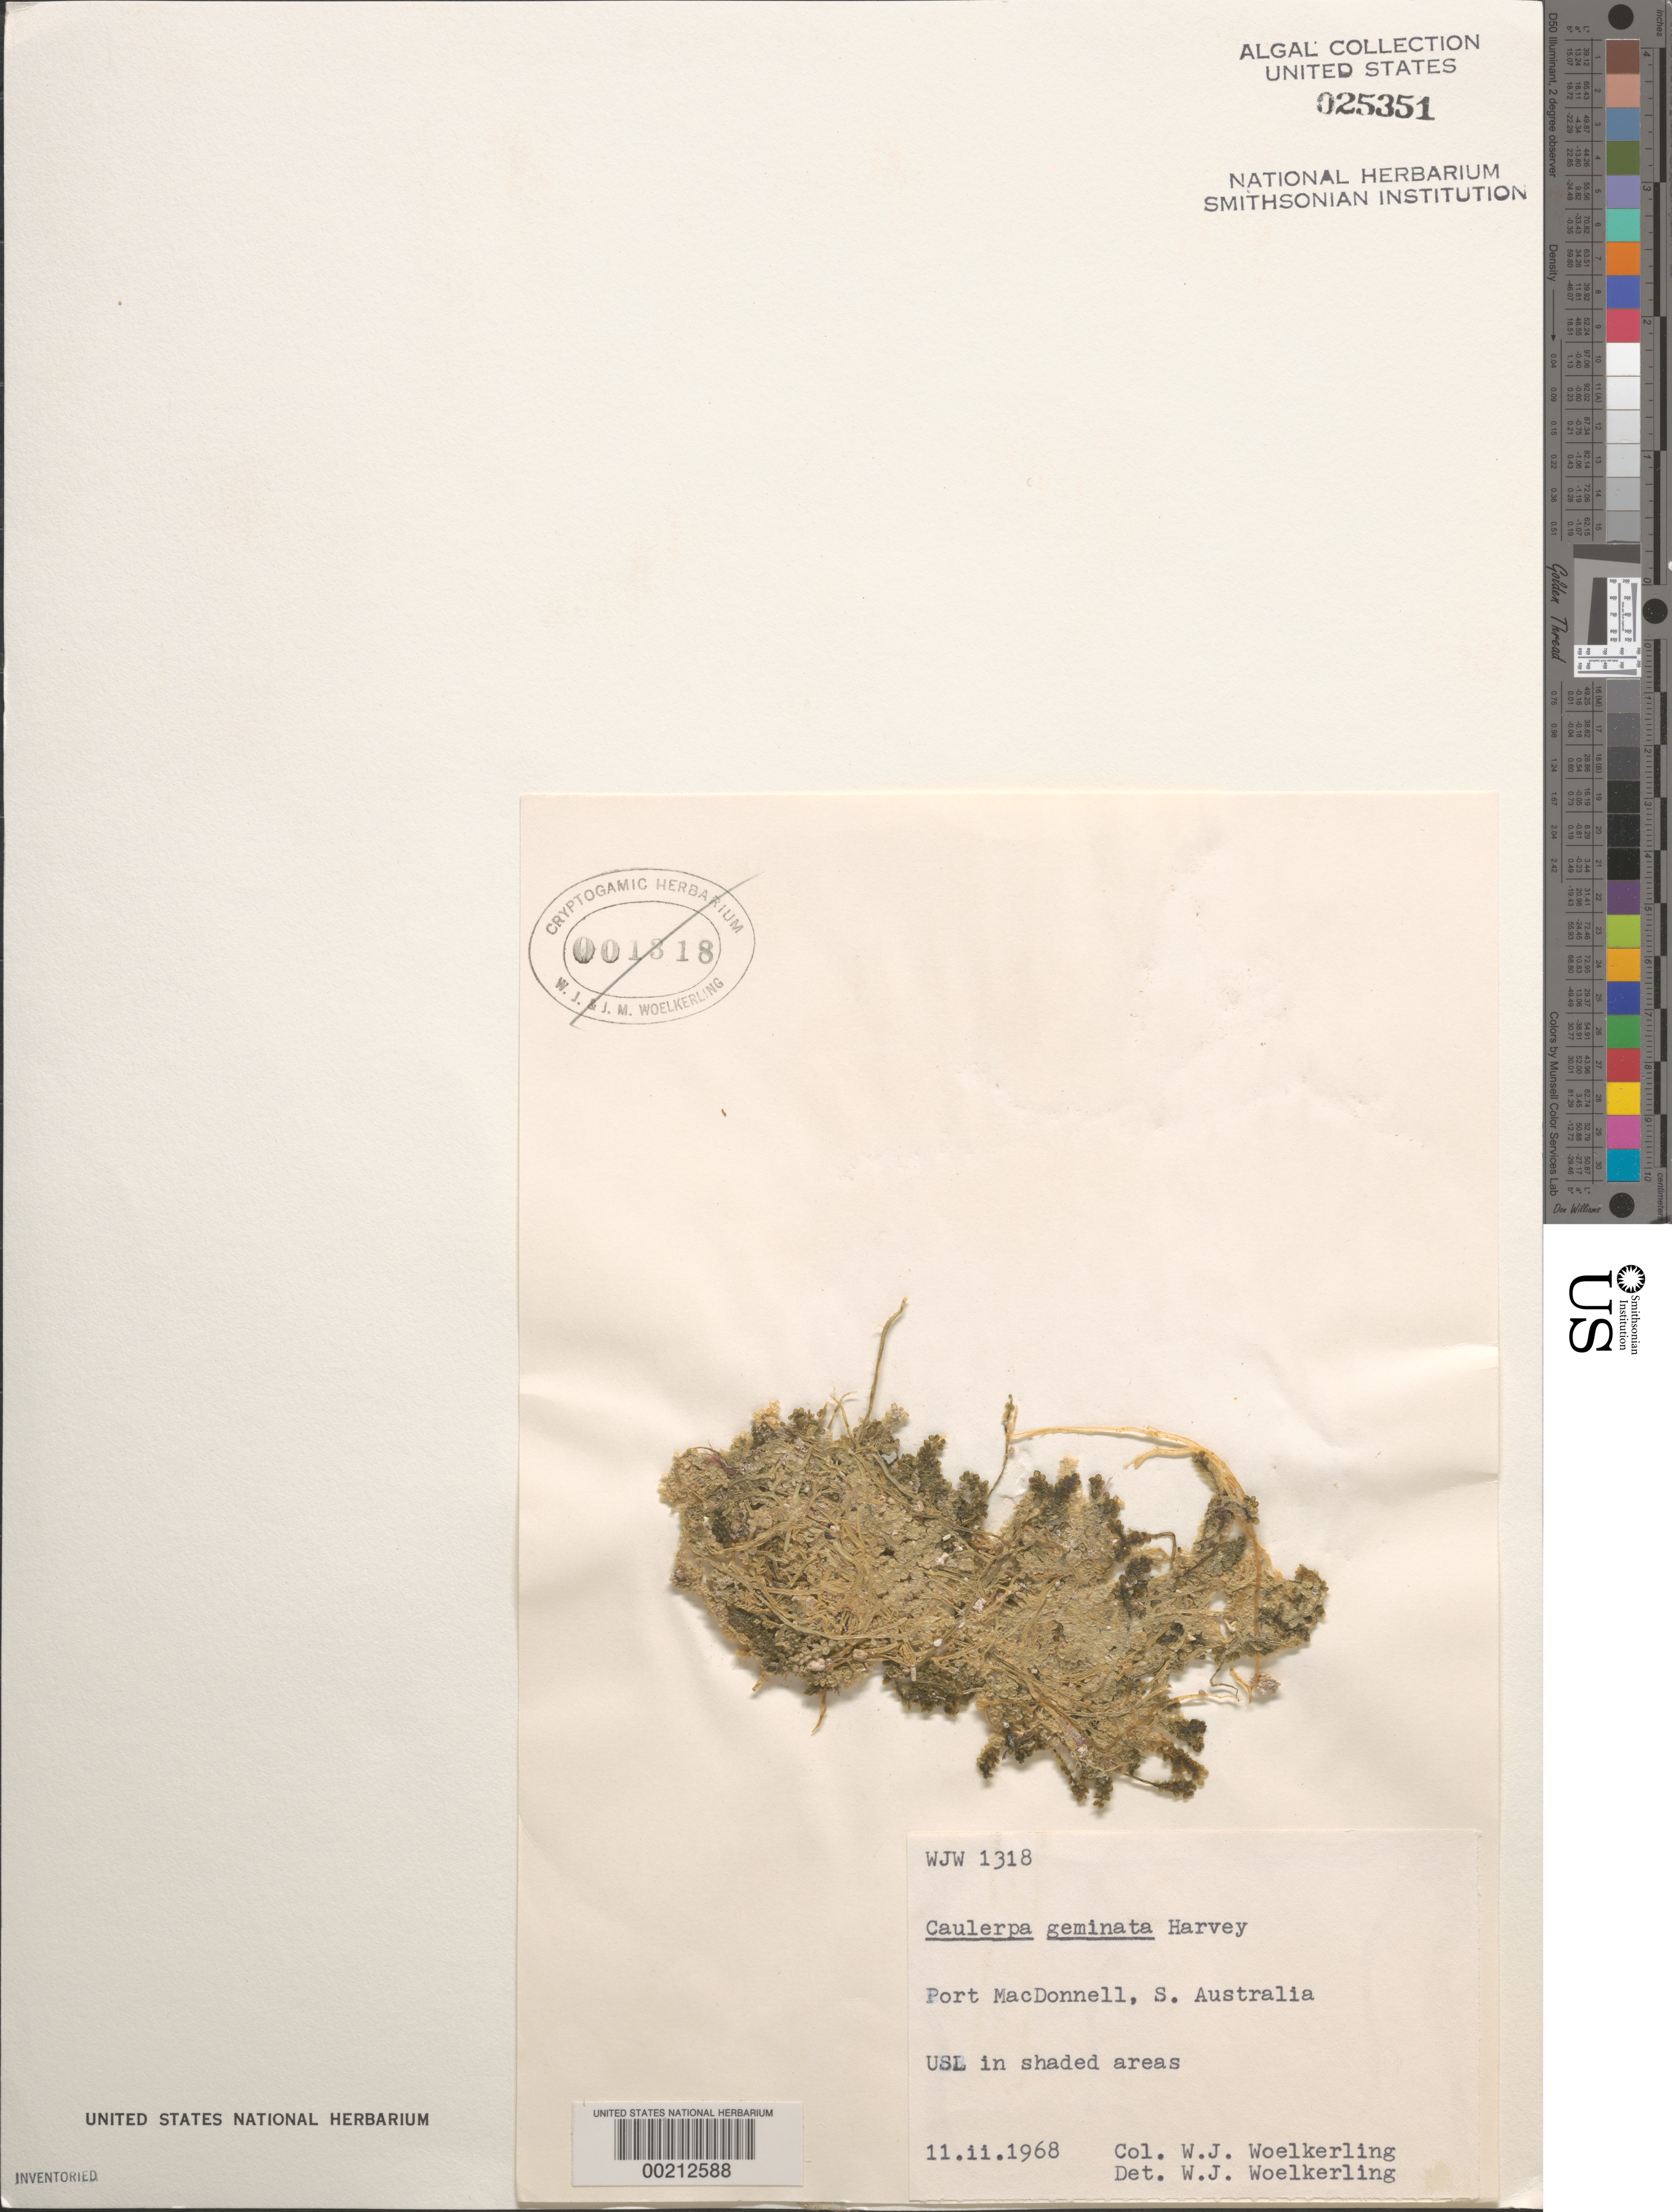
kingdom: Plantae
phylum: Chlorophyta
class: Ulvophyceae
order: Bryopsidales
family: Caulerpaceae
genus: Caulerpa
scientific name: Caulerpa geminata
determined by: Woelkerling, W. J.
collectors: W. Woelkerling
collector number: WJW 1318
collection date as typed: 11 Feb 1968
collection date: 1968-02-11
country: Australia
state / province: South Australia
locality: Port macdonnell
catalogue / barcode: US 25351